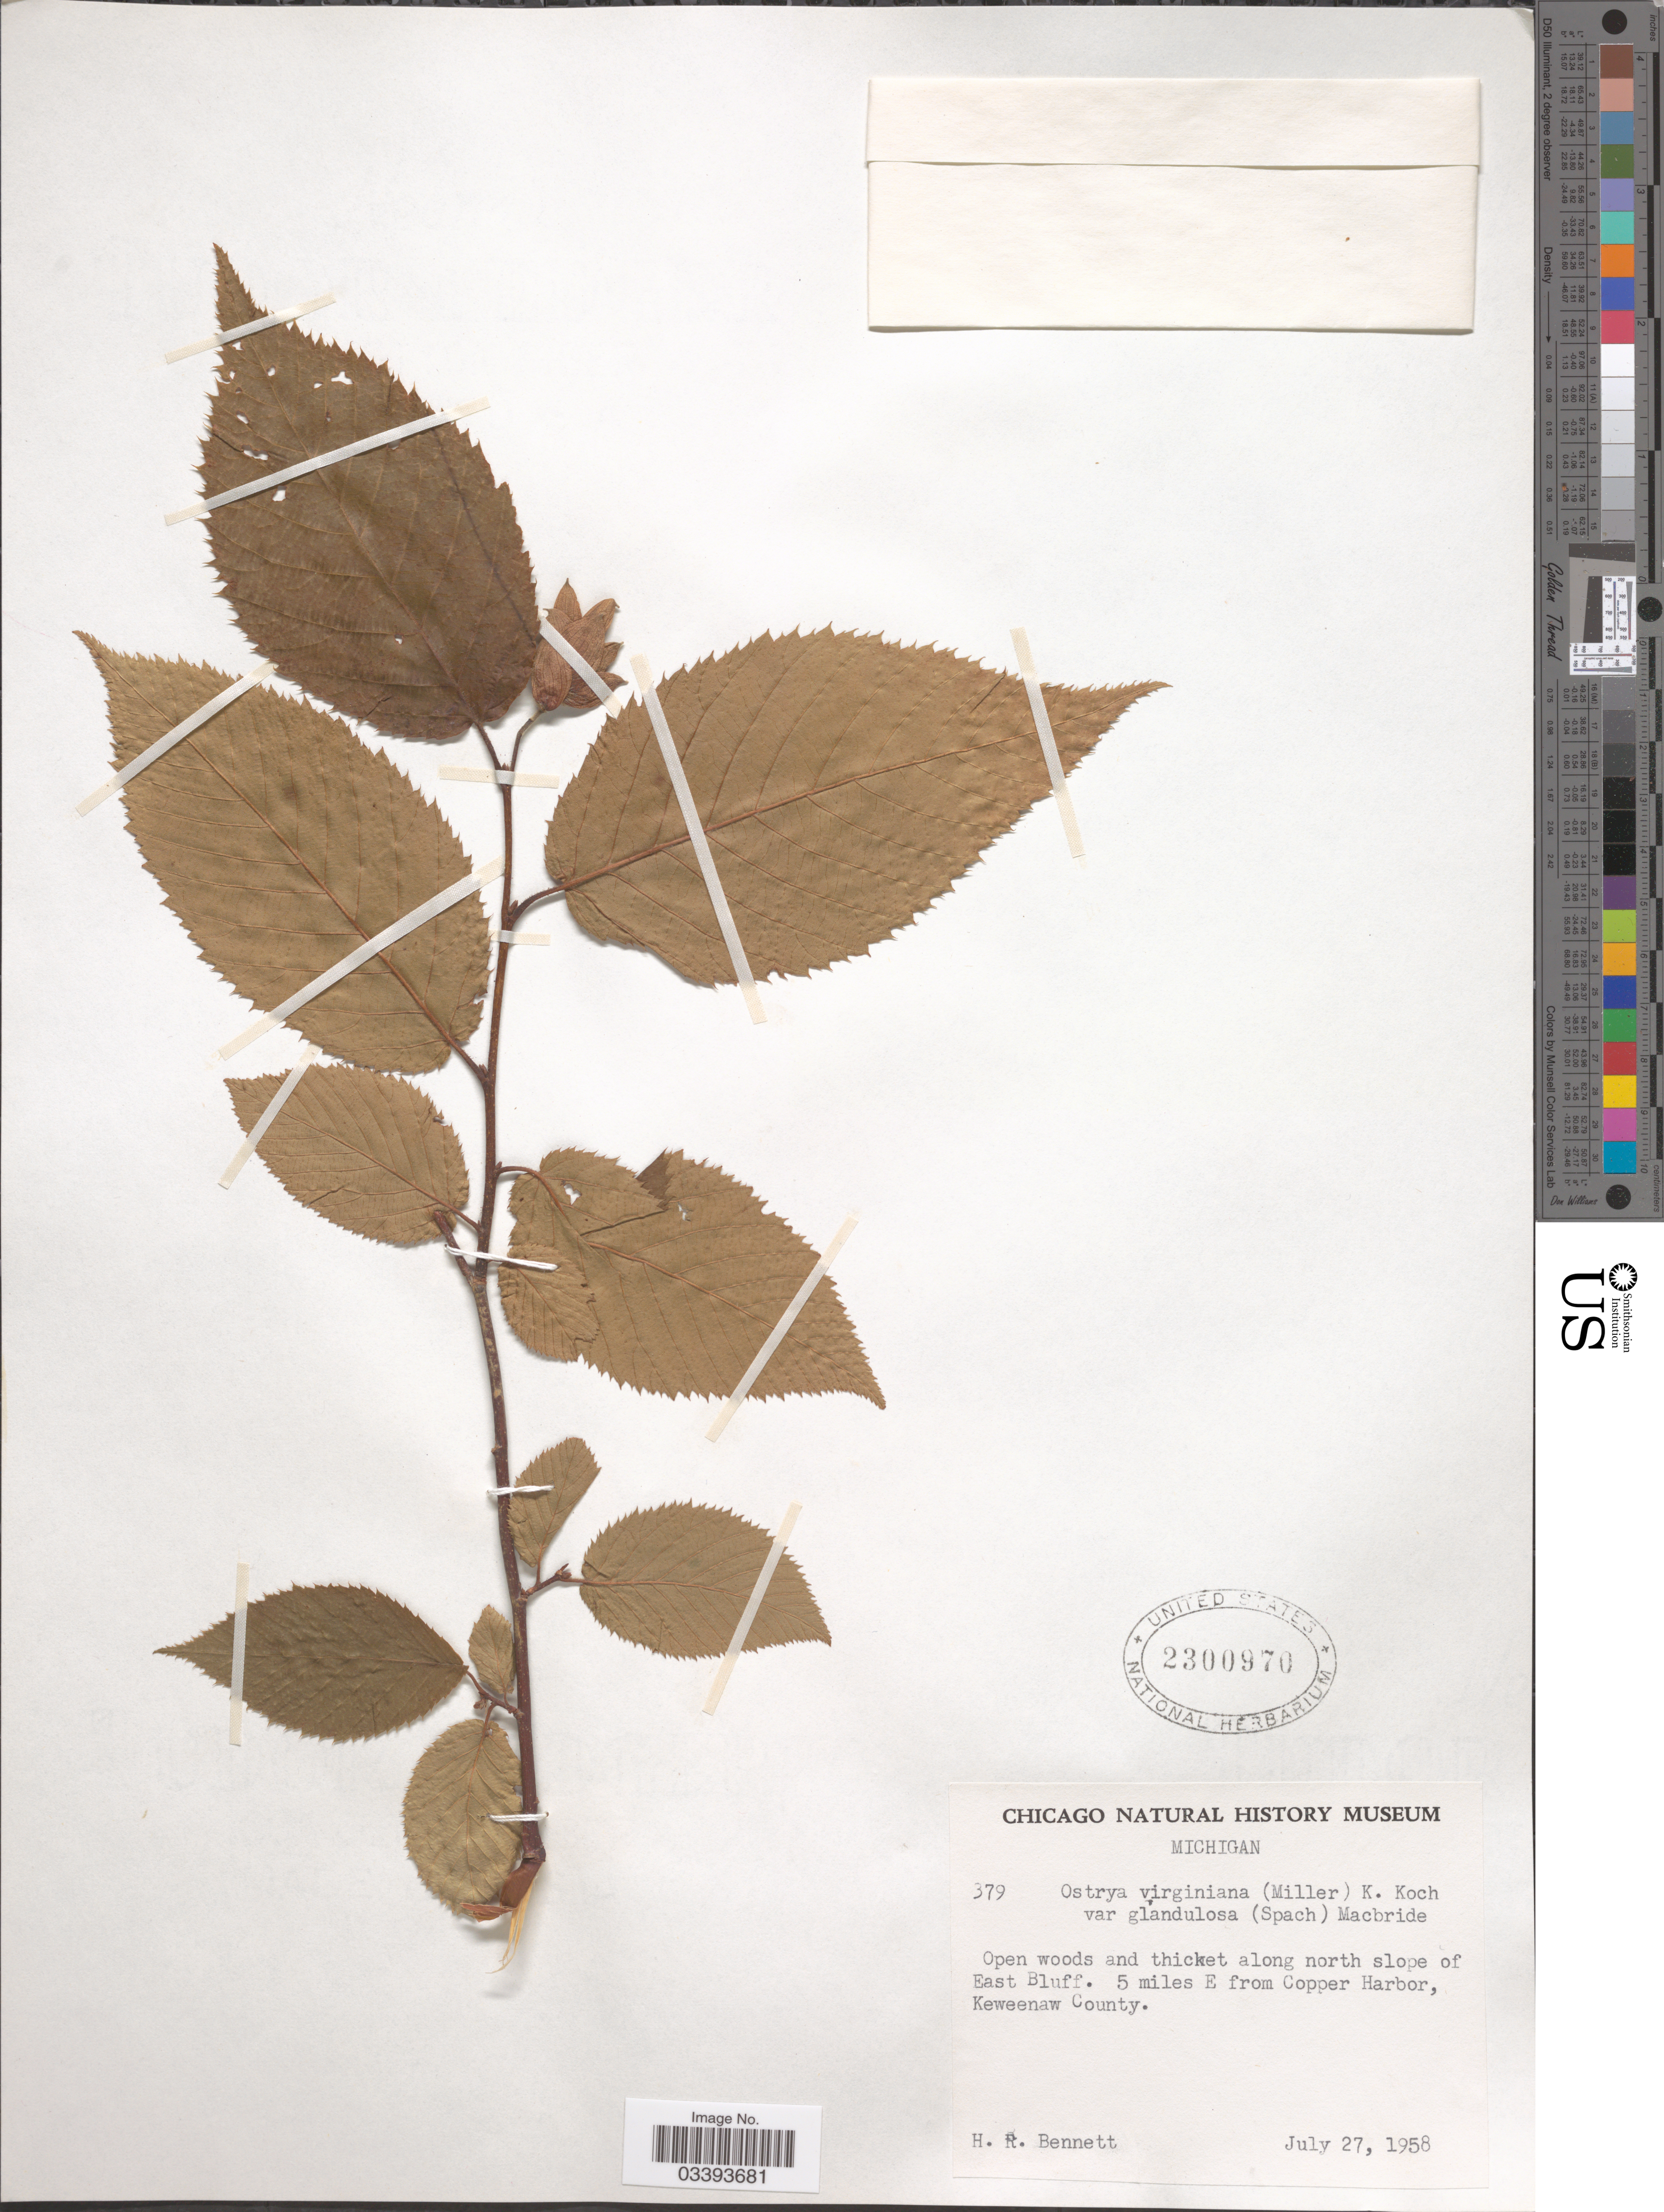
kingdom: Plantae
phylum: Tracheophyta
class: Magnoliopsida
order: Fagales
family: Betulaceae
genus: Ostrya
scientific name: Ostrya virginiana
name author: (Mill.) K. Koch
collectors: H. R. Bennett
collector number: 379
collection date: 1958-07-27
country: United States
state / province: Michigan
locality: Along north slope of East Bluff. 5miles E from Copper Harbor, Keweenaw County.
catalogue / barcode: US 2300970